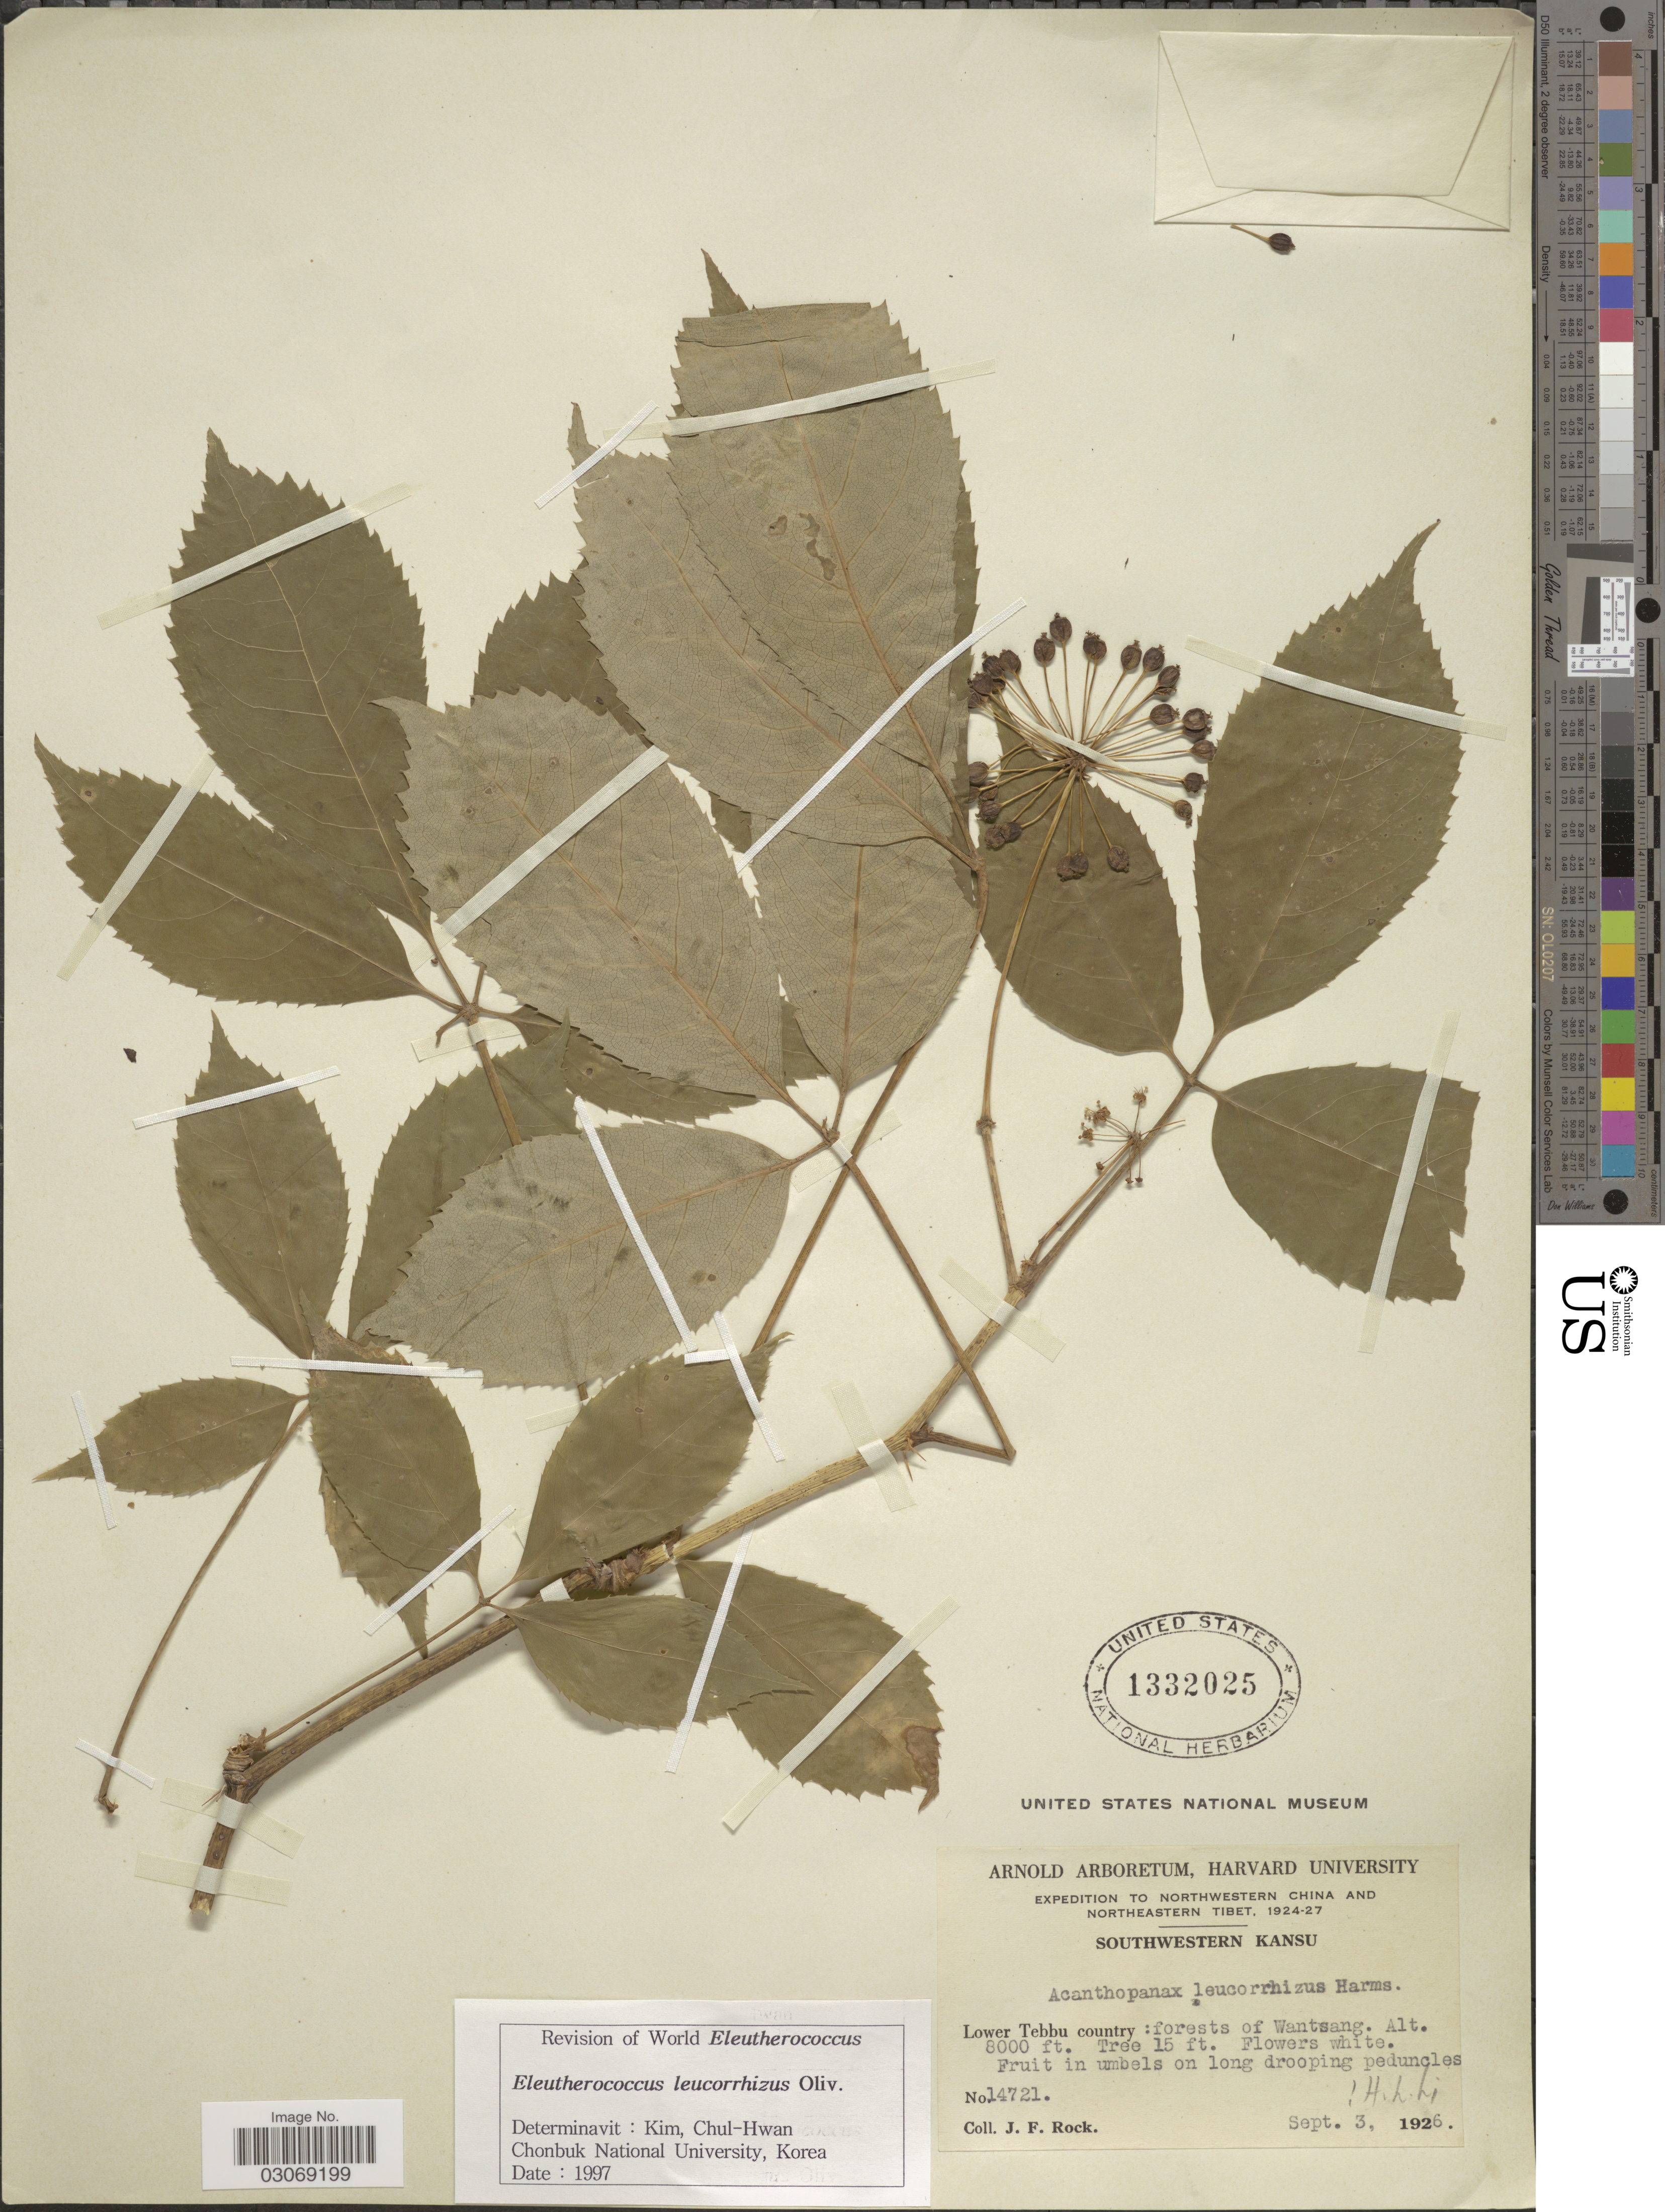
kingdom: Plantae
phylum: Tracheophyta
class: Magnoliopsida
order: Apiales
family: Araliaceae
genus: Eleutherococcus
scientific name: Eleutherococcus leucorrhizus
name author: Oliv.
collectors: J. Rock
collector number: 14721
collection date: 1926-09-03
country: China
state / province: Gansu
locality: Northwestern China and Northeastern Tibet. Southwestern Kansu. Lower Tebbu country: forests of Wantsang.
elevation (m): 2438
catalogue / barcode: US 1332025